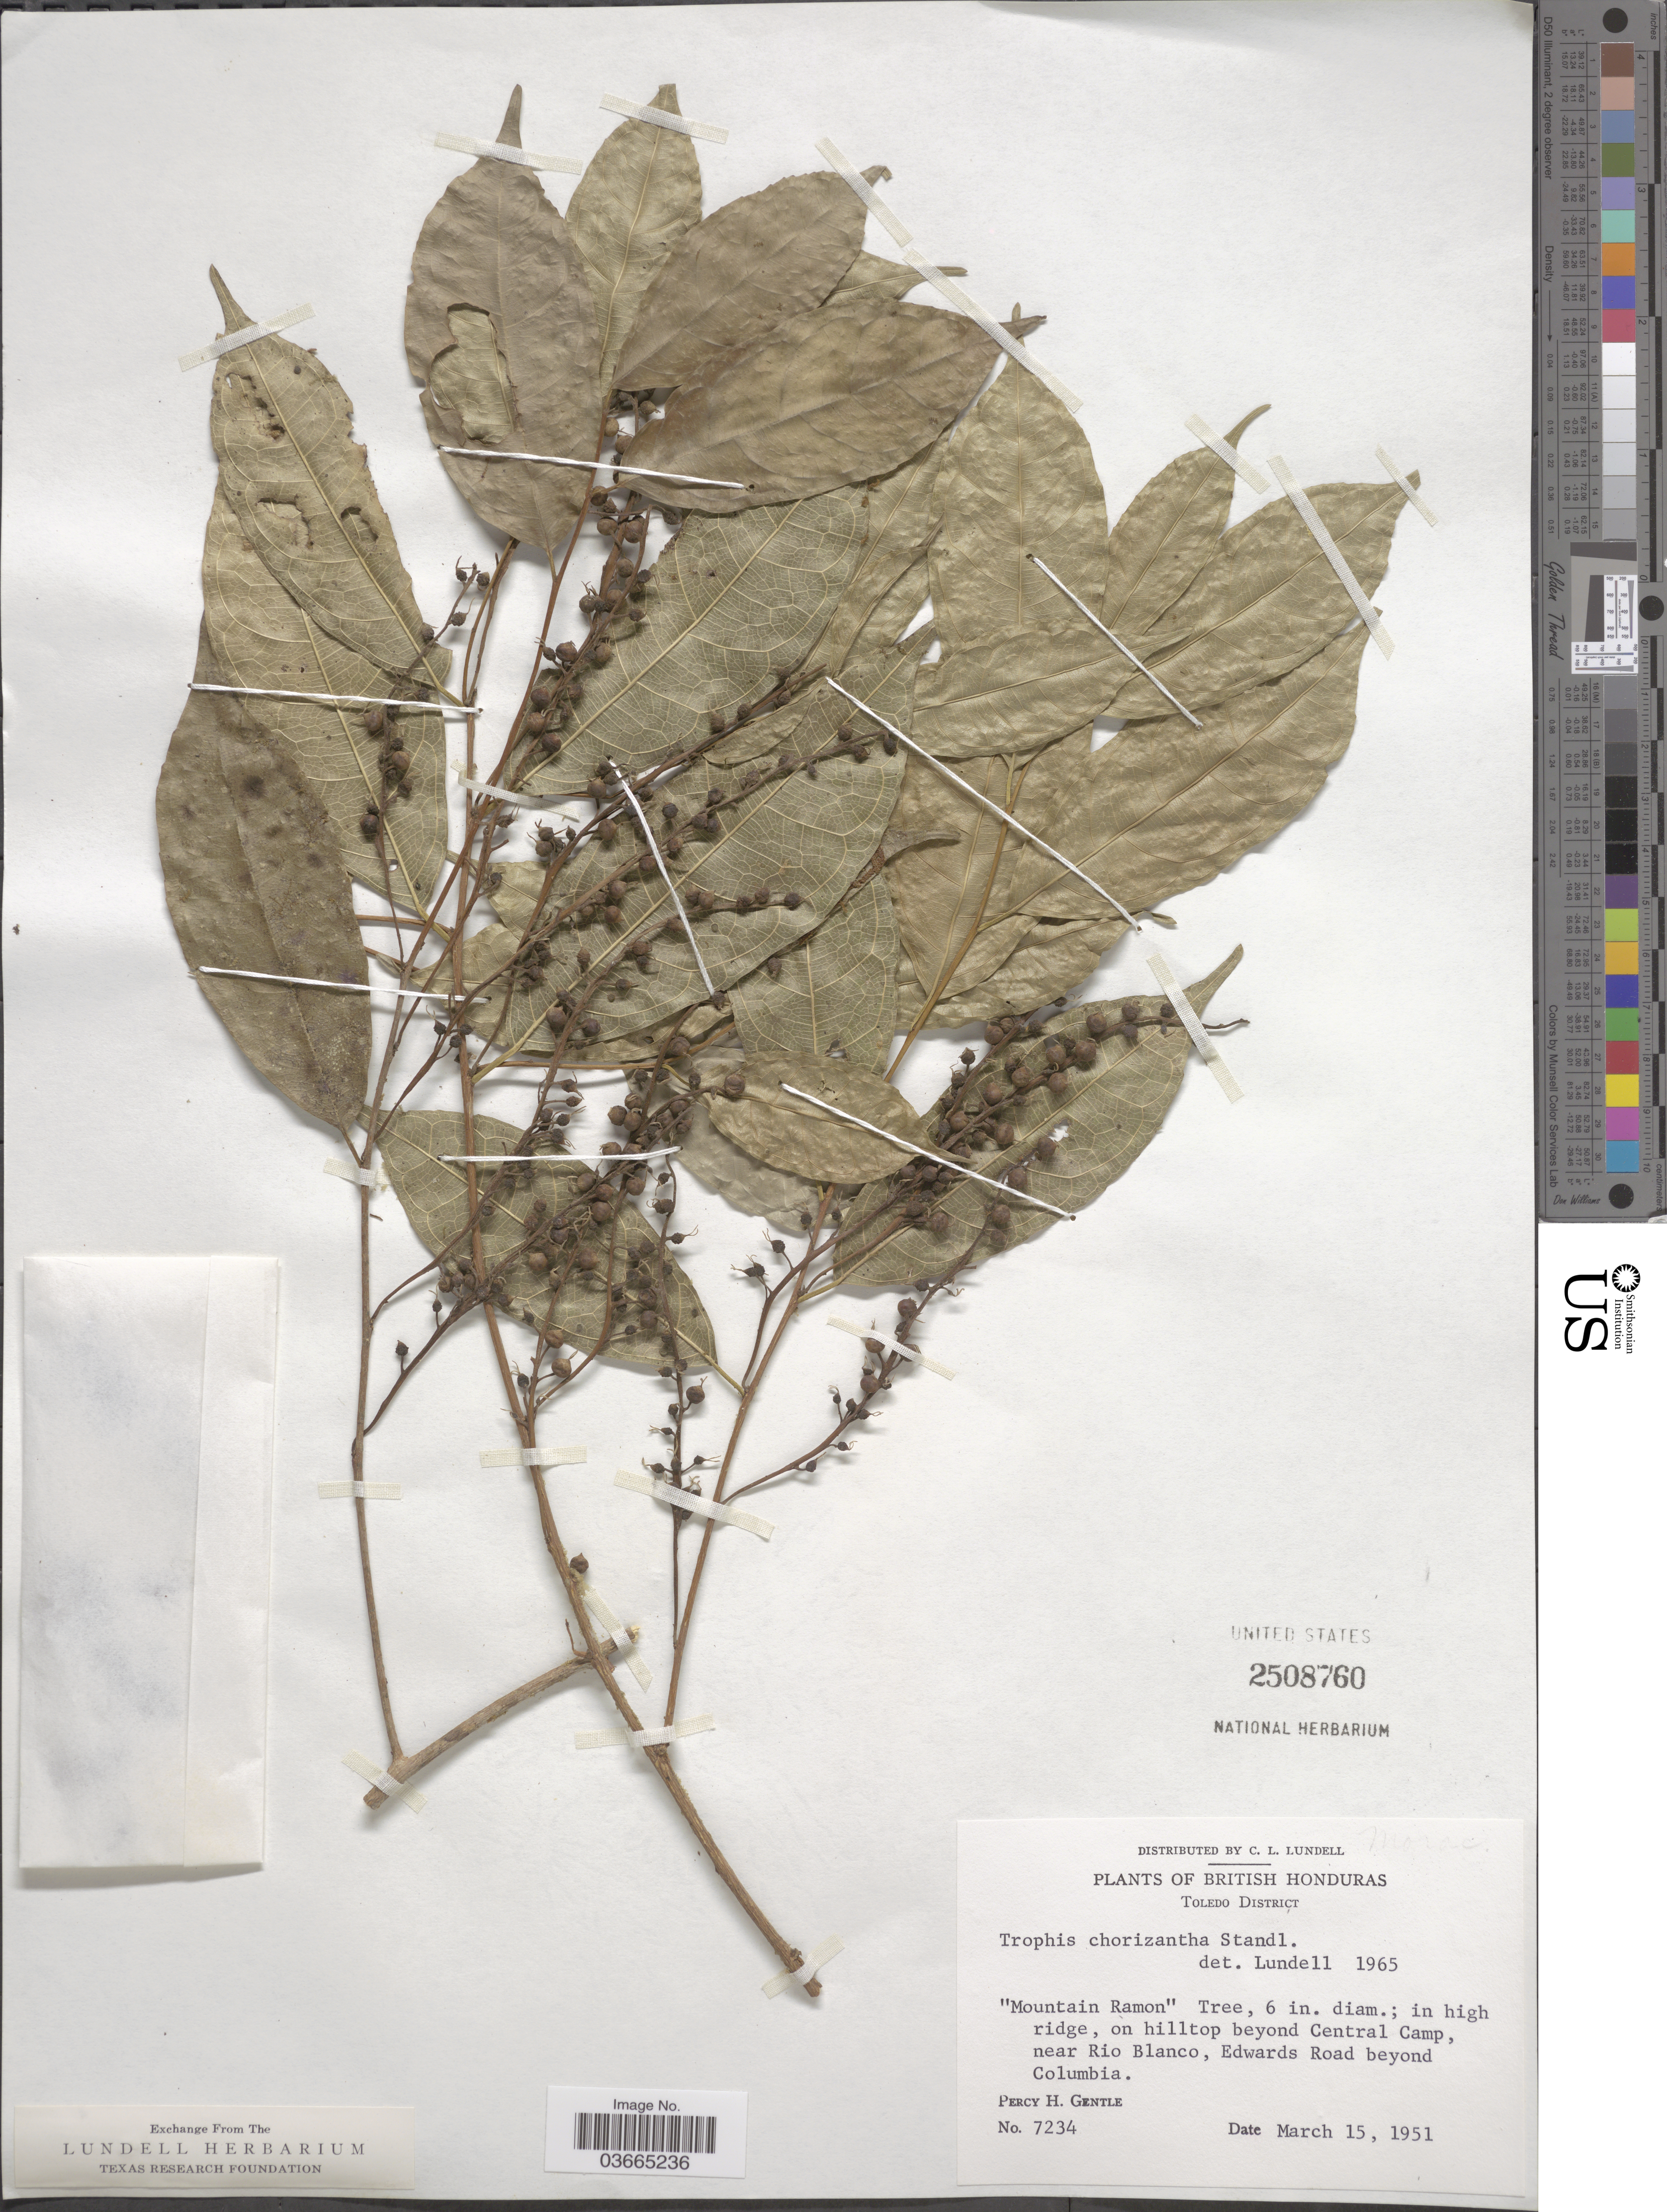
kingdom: Plantae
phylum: Tracheophyta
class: Magnoliopsida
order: Rosales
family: Moraceae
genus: Trophis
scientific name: Trophis mexicana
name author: (Liebm.) Bureau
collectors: P. H. Gentle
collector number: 7234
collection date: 1951-03-15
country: Belize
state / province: Toledo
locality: Toledo District. On hilltop beyond Central Camp, near Rio Blanco, Edwards Road beyond Columbia.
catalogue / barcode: US 2508760